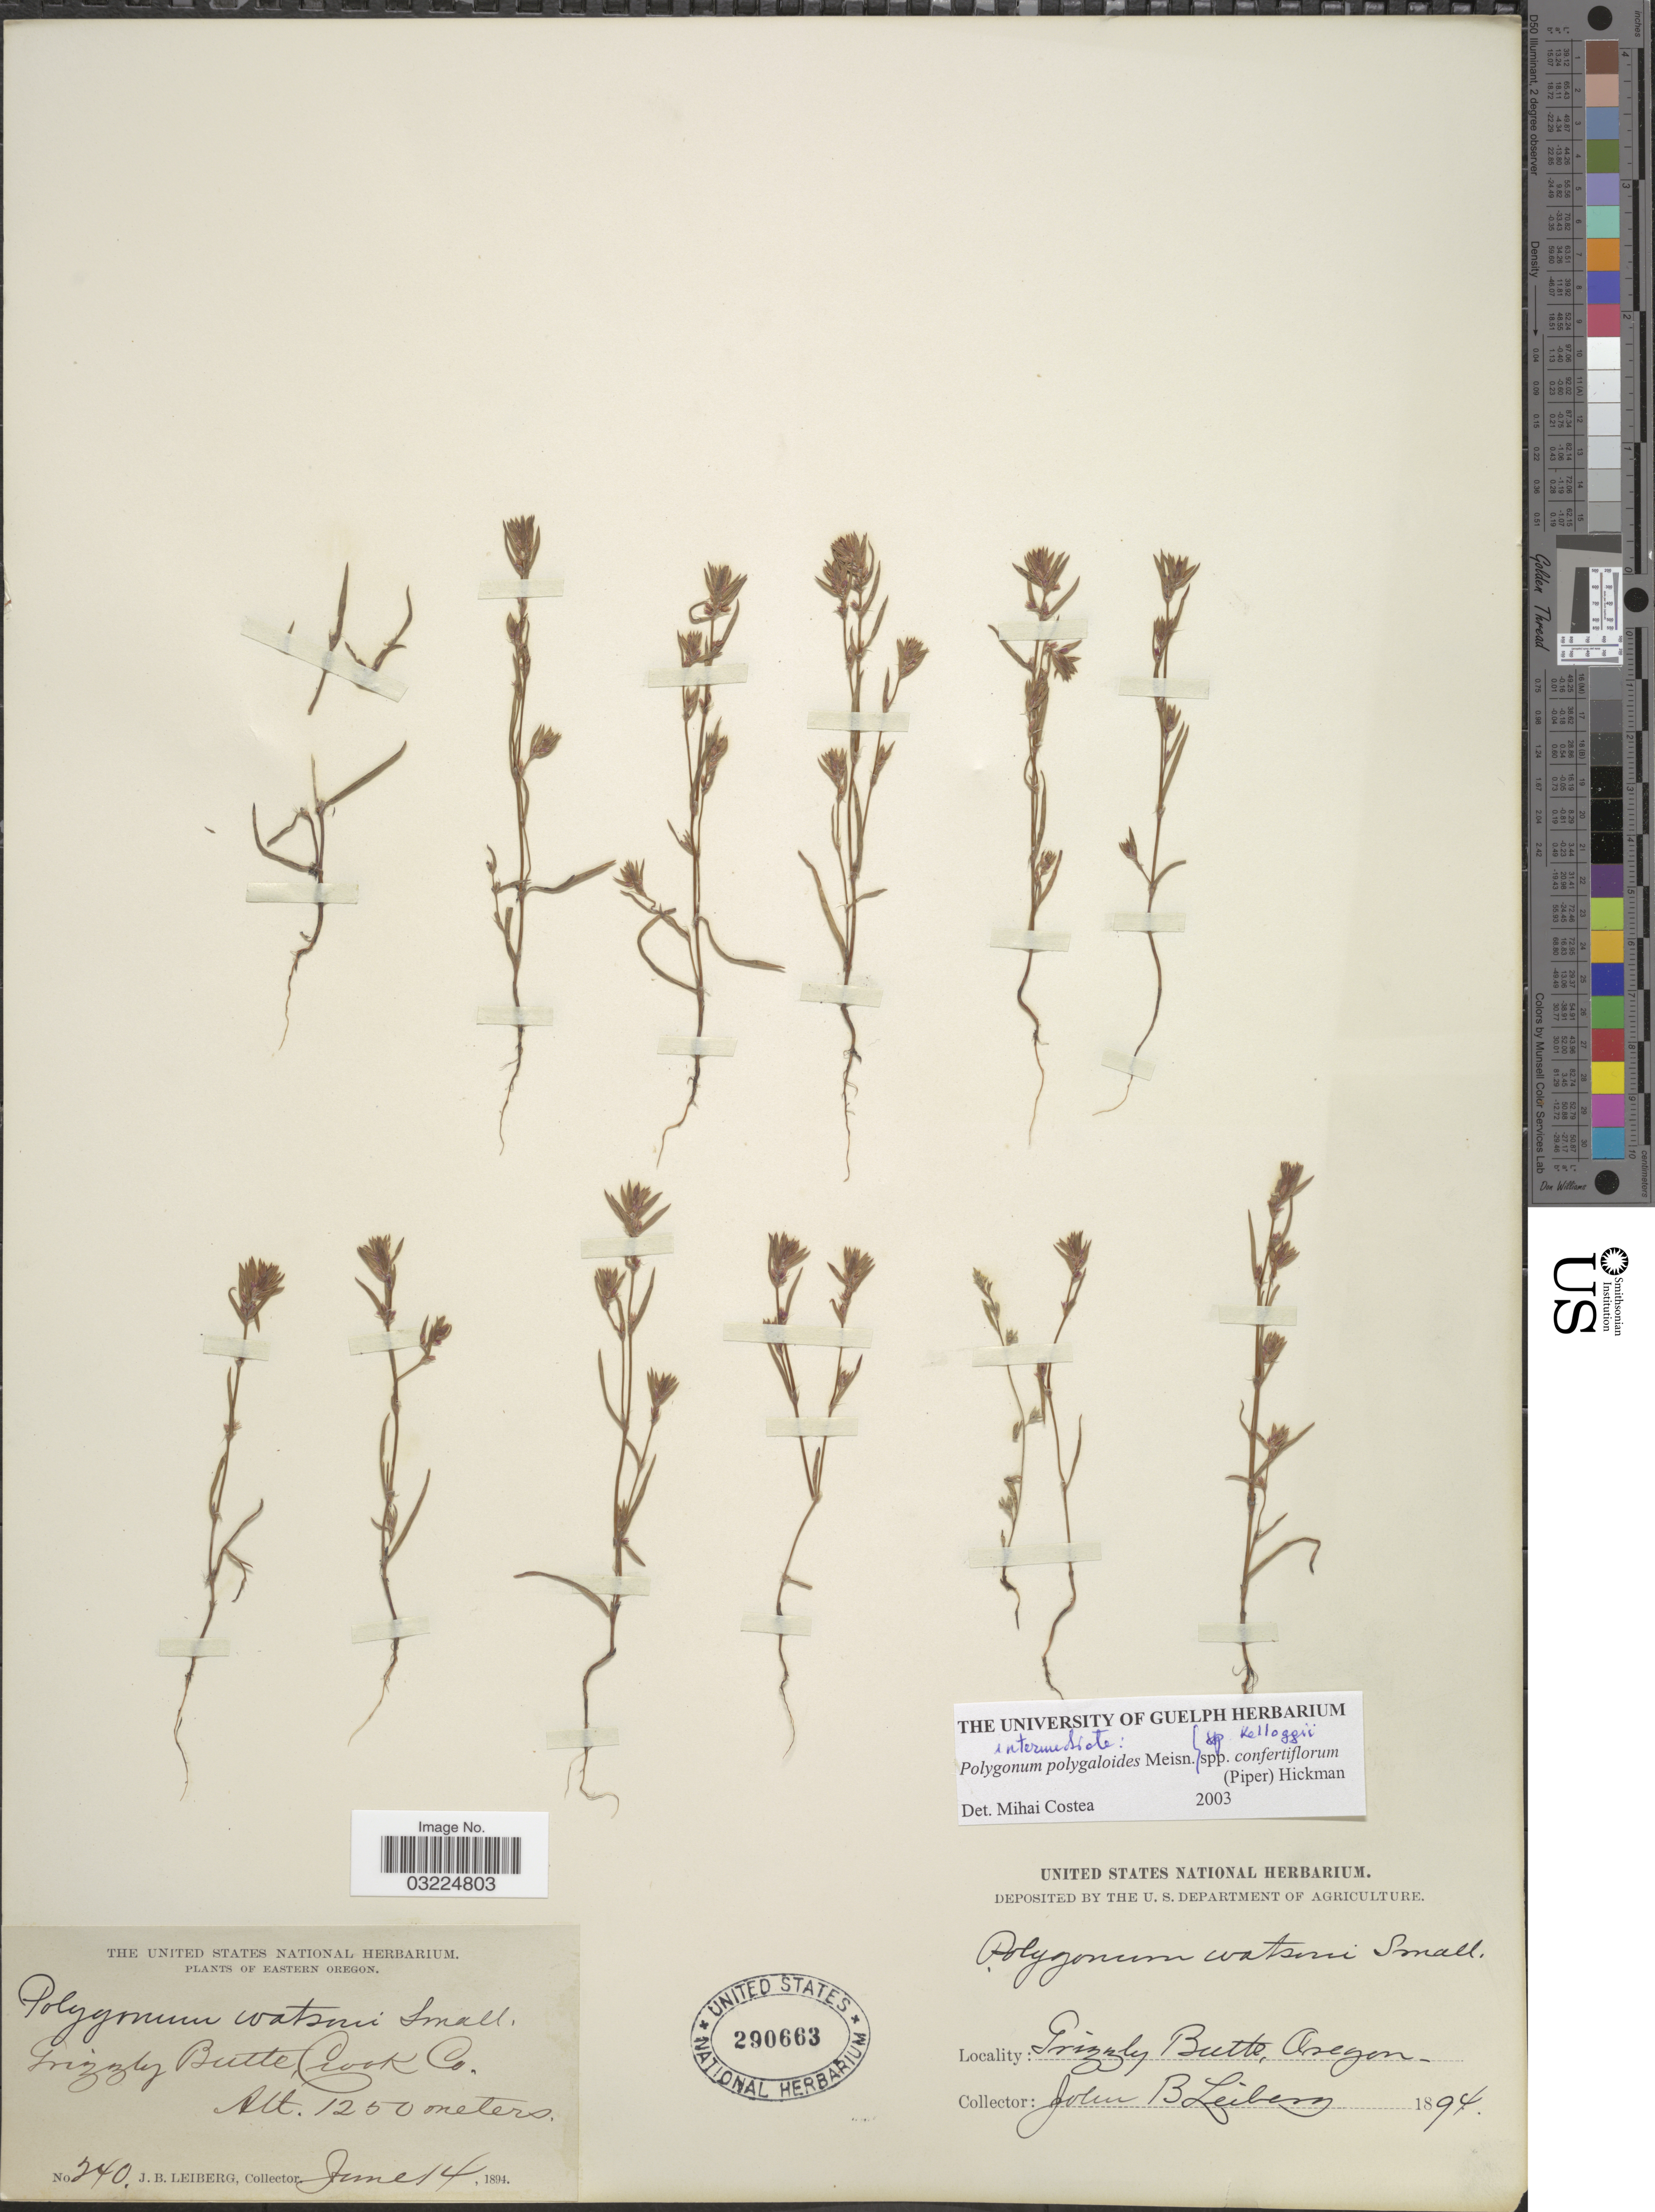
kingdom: Plantae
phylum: Tracheophyta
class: Magnoliopsida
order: Caryophyllales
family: Polygonaceae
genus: Polygonum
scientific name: Polygonum polygaloides subsp. confertiflorum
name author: (Nutt. ex Piper) Hickman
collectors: J. B. Leiberg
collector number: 240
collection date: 1894-06-14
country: United States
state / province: Oregon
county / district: Crook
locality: Eastern Oregon. Grizzly Butte, Crook Co.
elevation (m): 1250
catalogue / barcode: US 290663